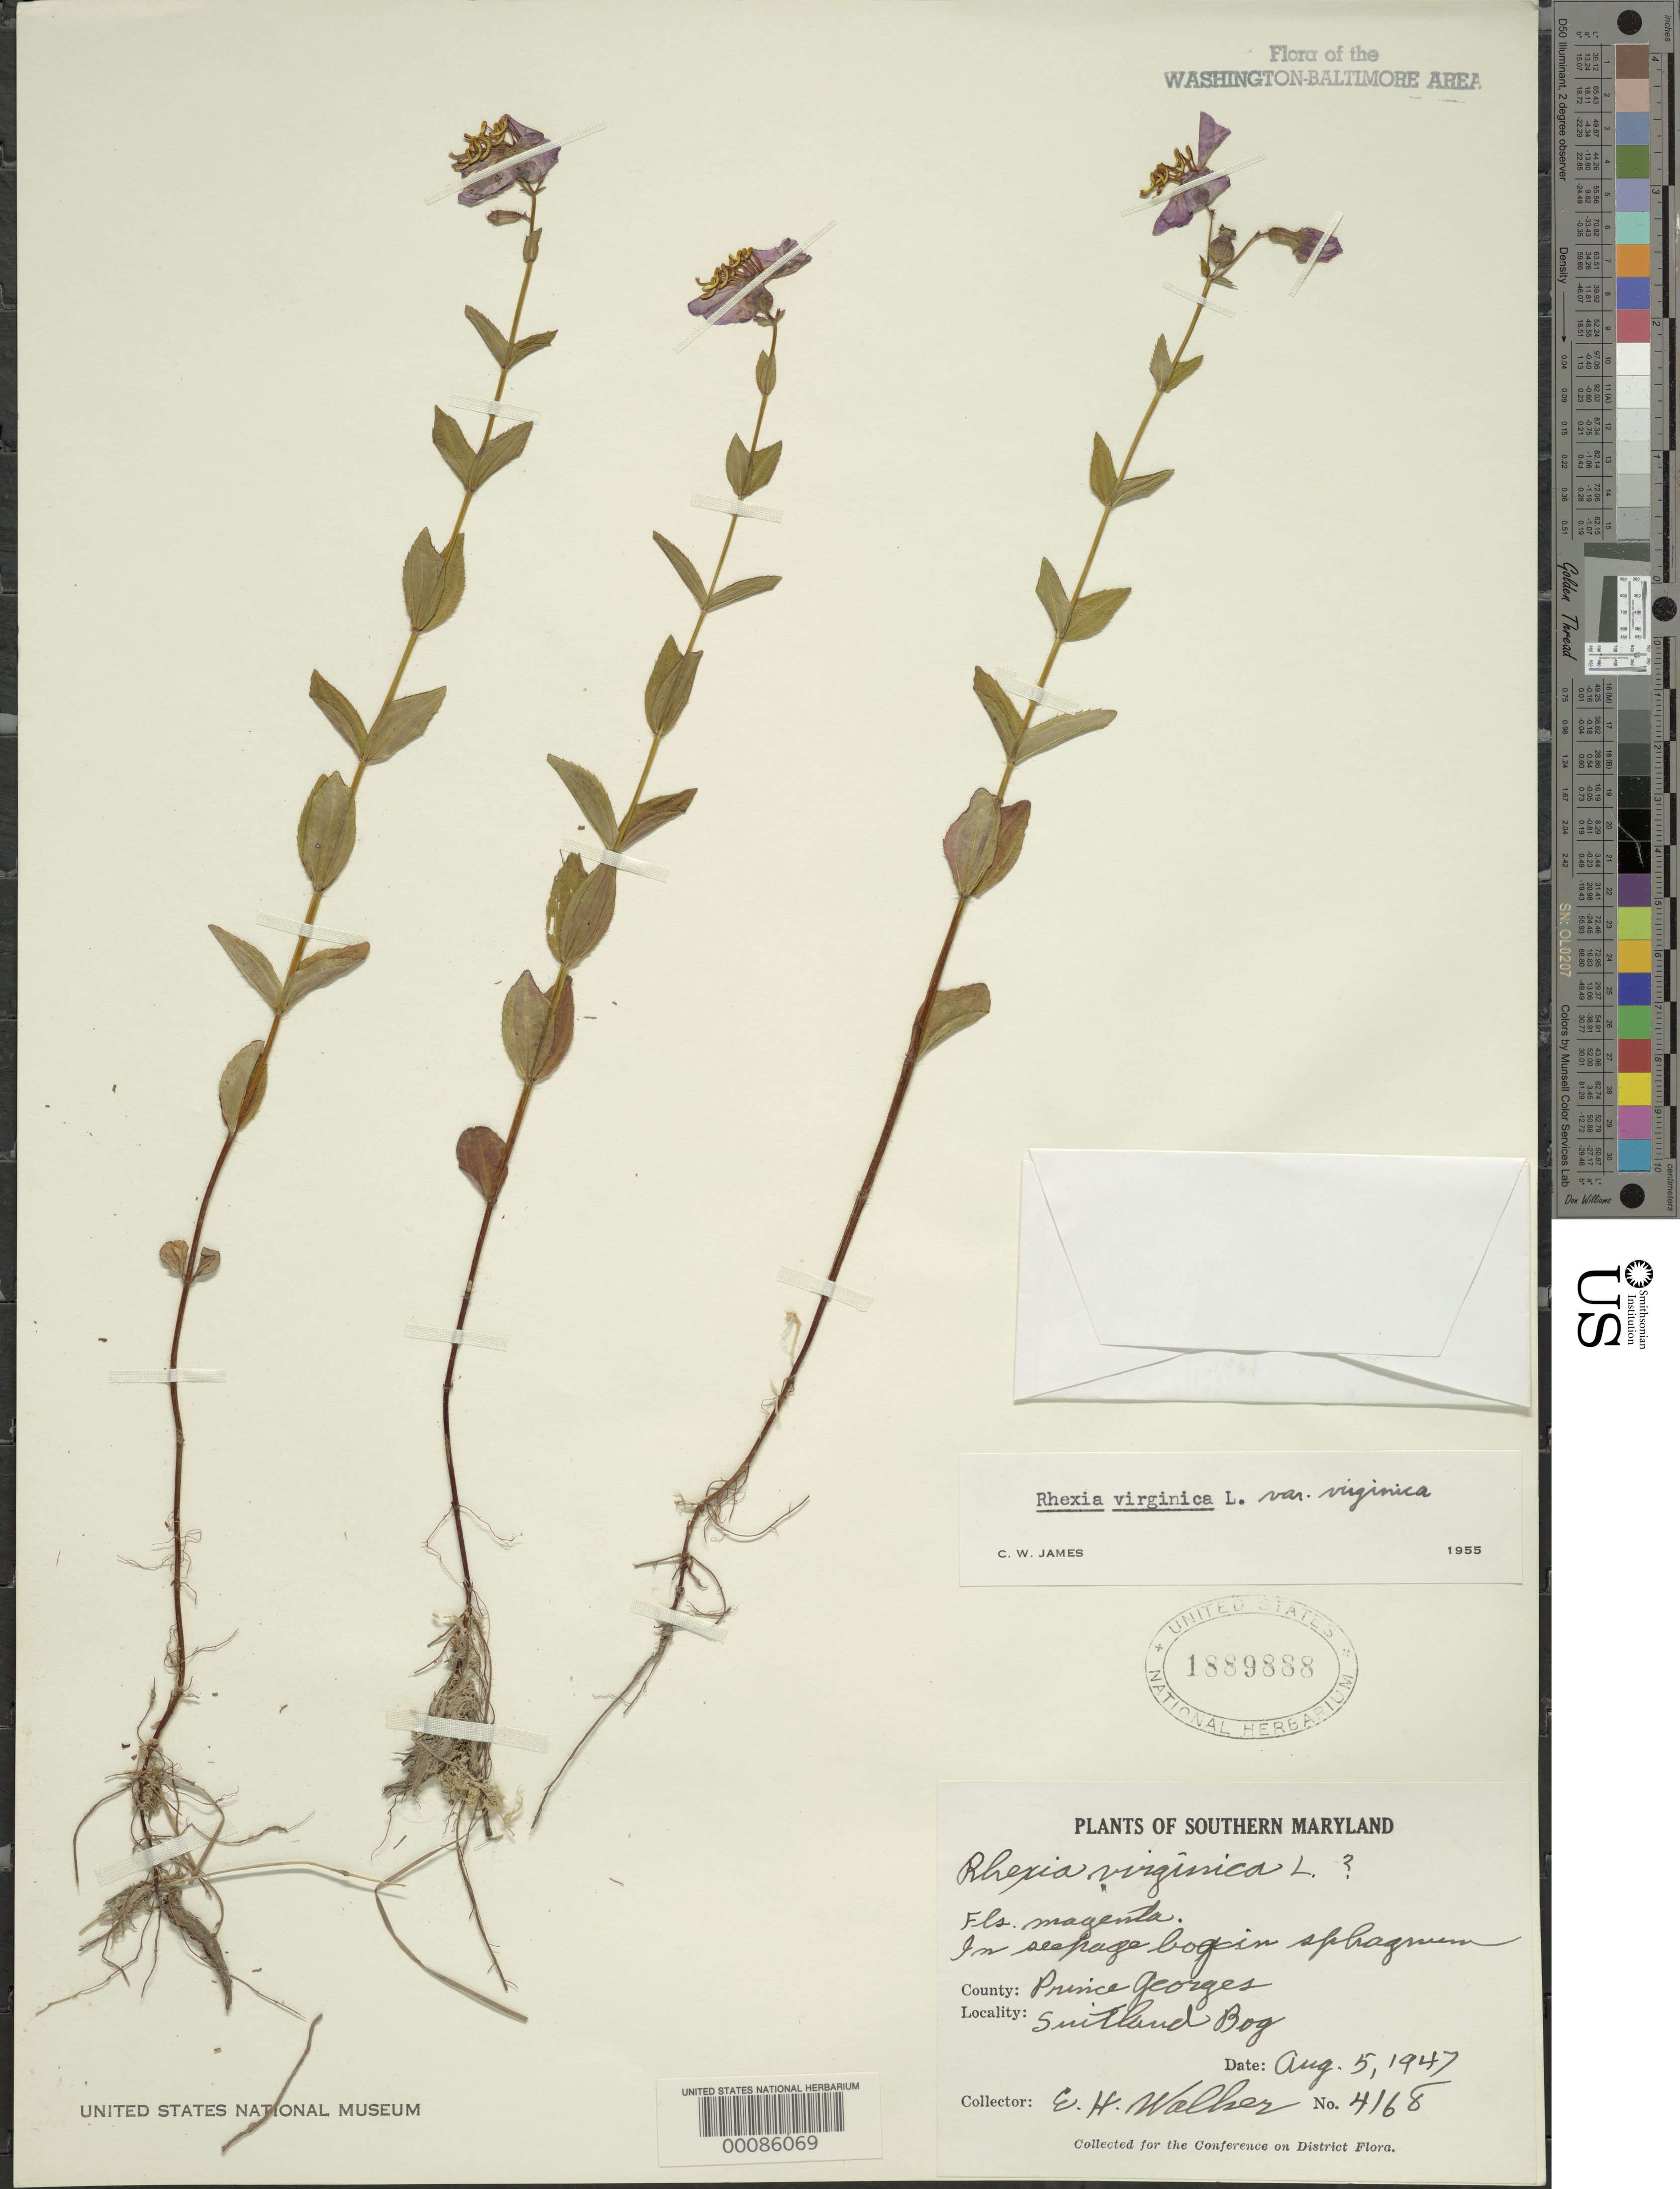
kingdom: Plantae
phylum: Tracheophyta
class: Magnoliopsida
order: Myrtales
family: Melastomataceae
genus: Rhexia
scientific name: Rhexia virginica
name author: L.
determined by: James, C. W.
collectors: E. H. Walker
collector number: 4168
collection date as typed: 05 Aug 1947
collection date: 1947-08-05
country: United States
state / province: Maryland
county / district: Prince George's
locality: Suitland Bog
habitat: In seepage bog in sphagnum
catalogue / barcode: US 1889888